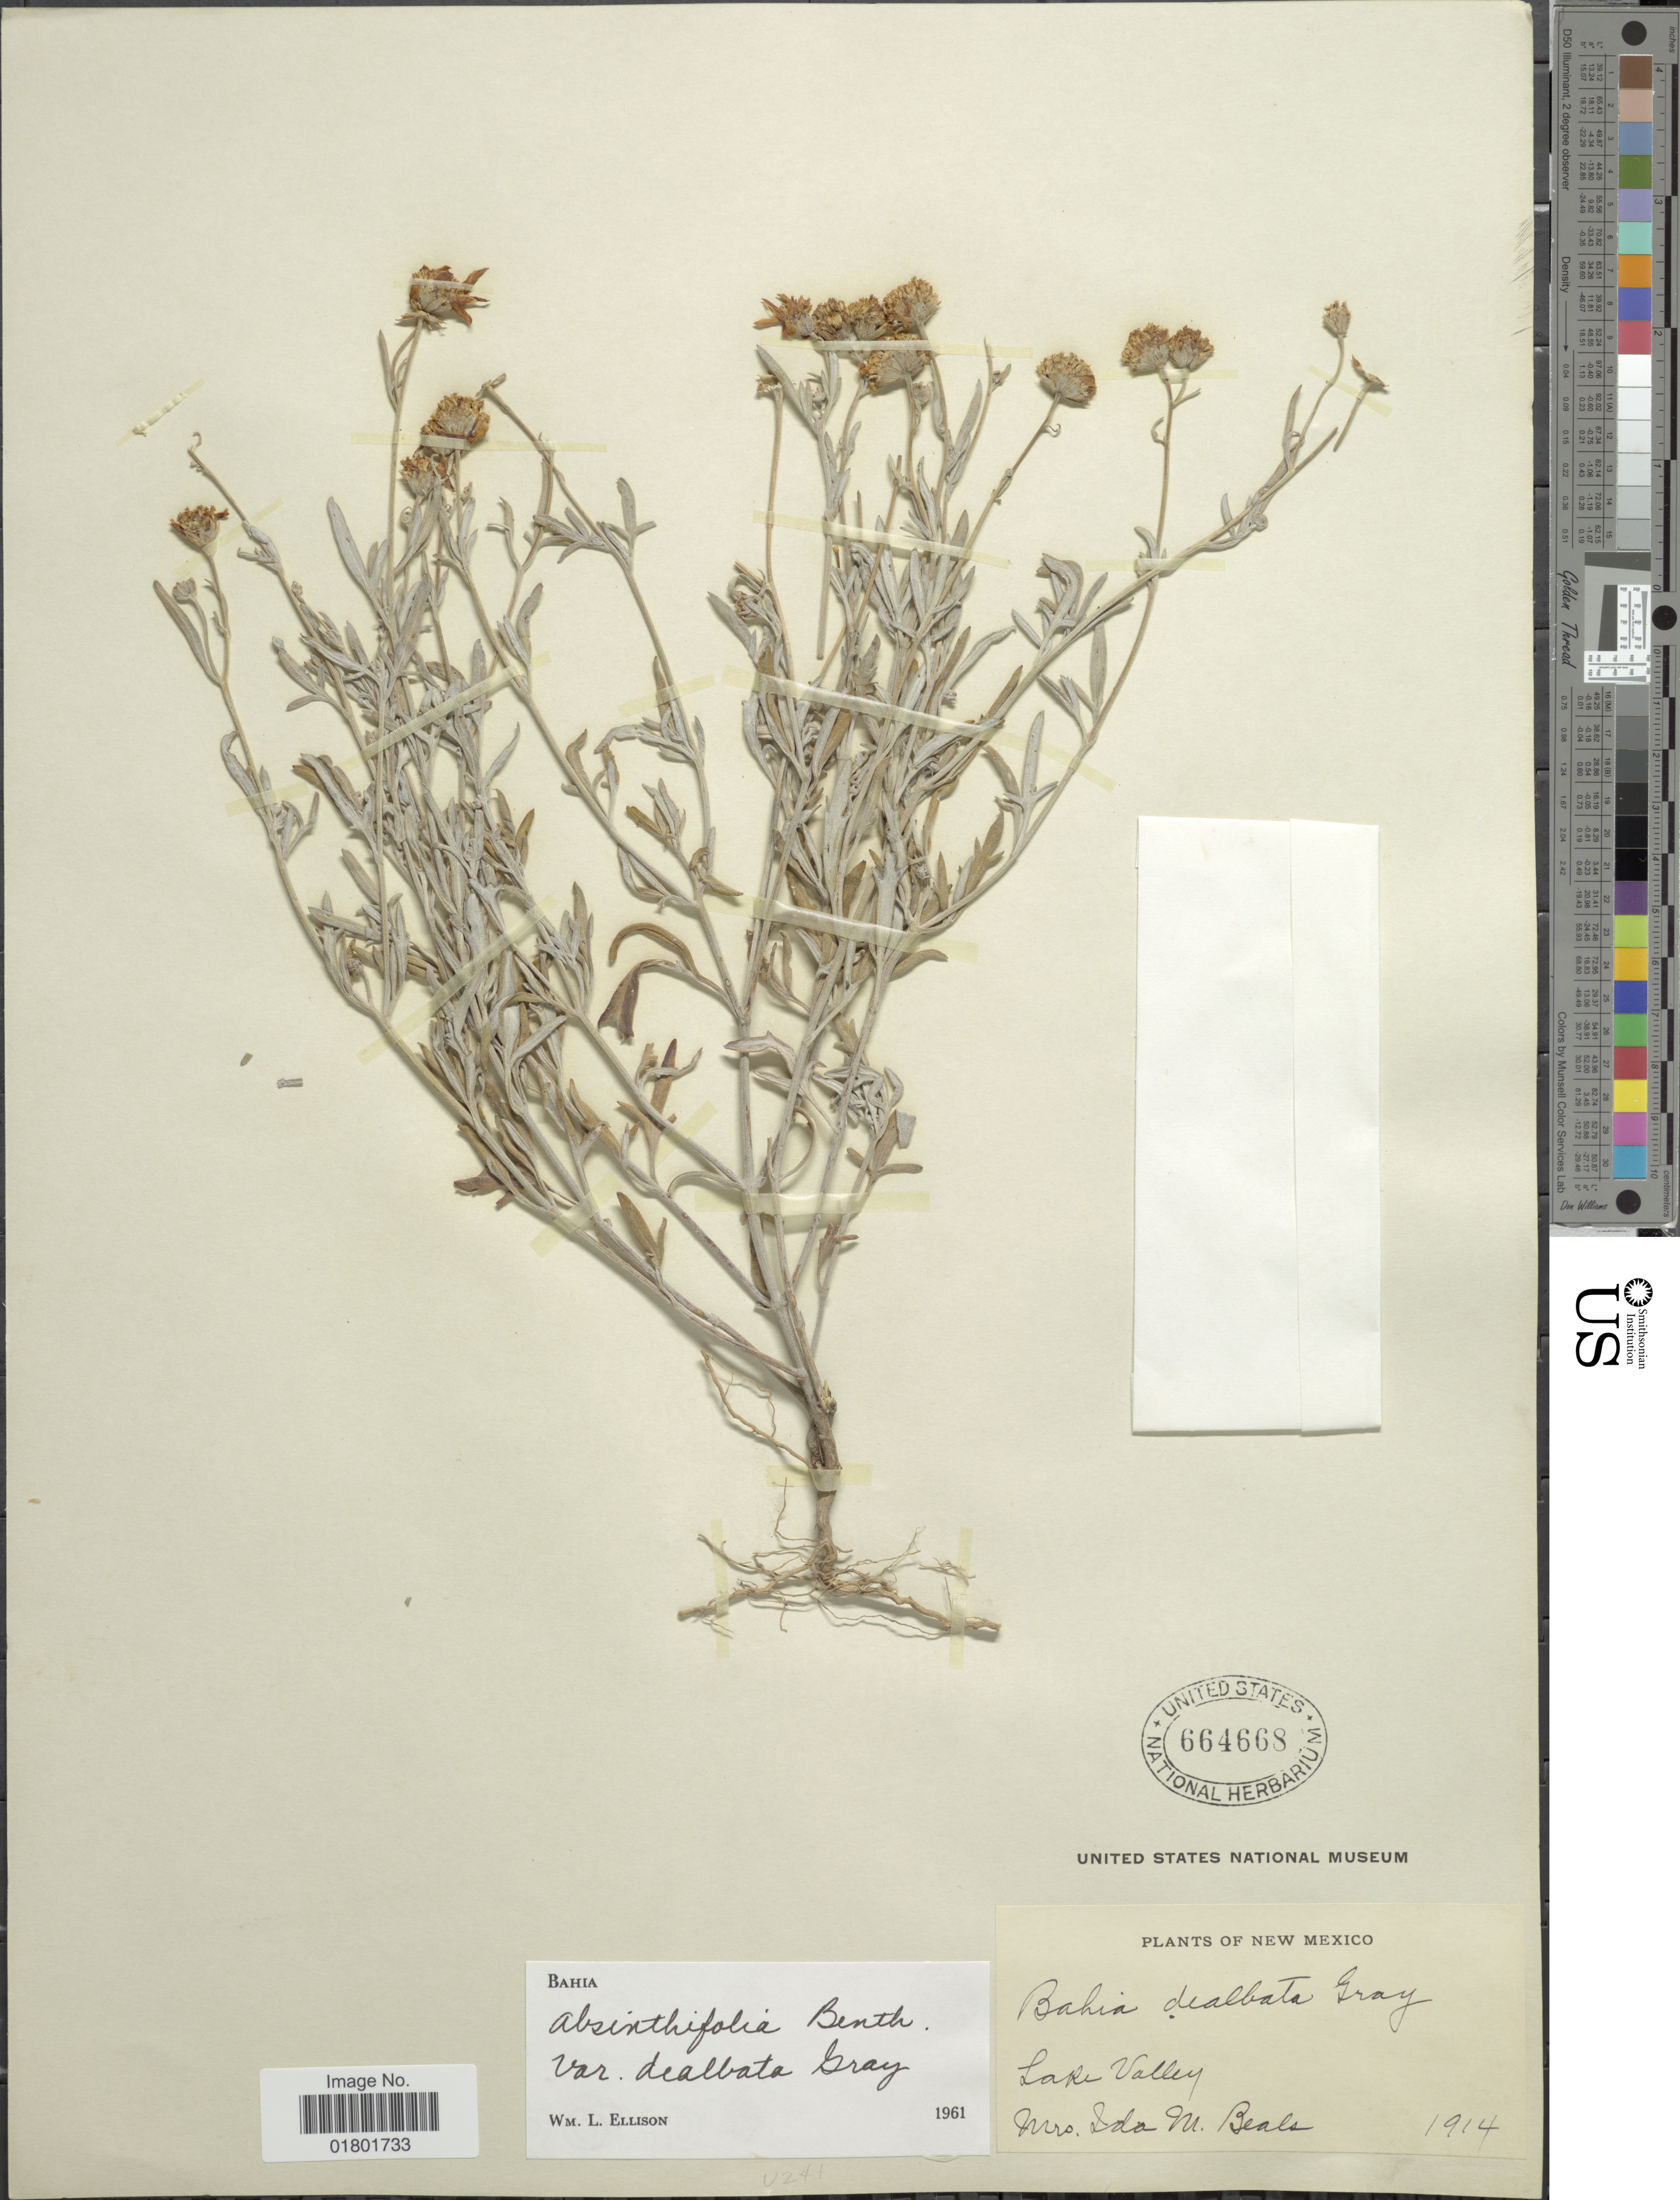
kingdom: Plantae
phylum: Tracheophyta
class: Magnoliopsida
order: Asterales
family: Asteraceae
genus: Bahia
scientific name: Bahia absinthifolia var. dealbata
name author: A. Gray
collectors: I. M. Beals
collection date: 1914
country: United States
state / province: New Mexico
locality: Lake Valley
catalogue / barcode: US 664668